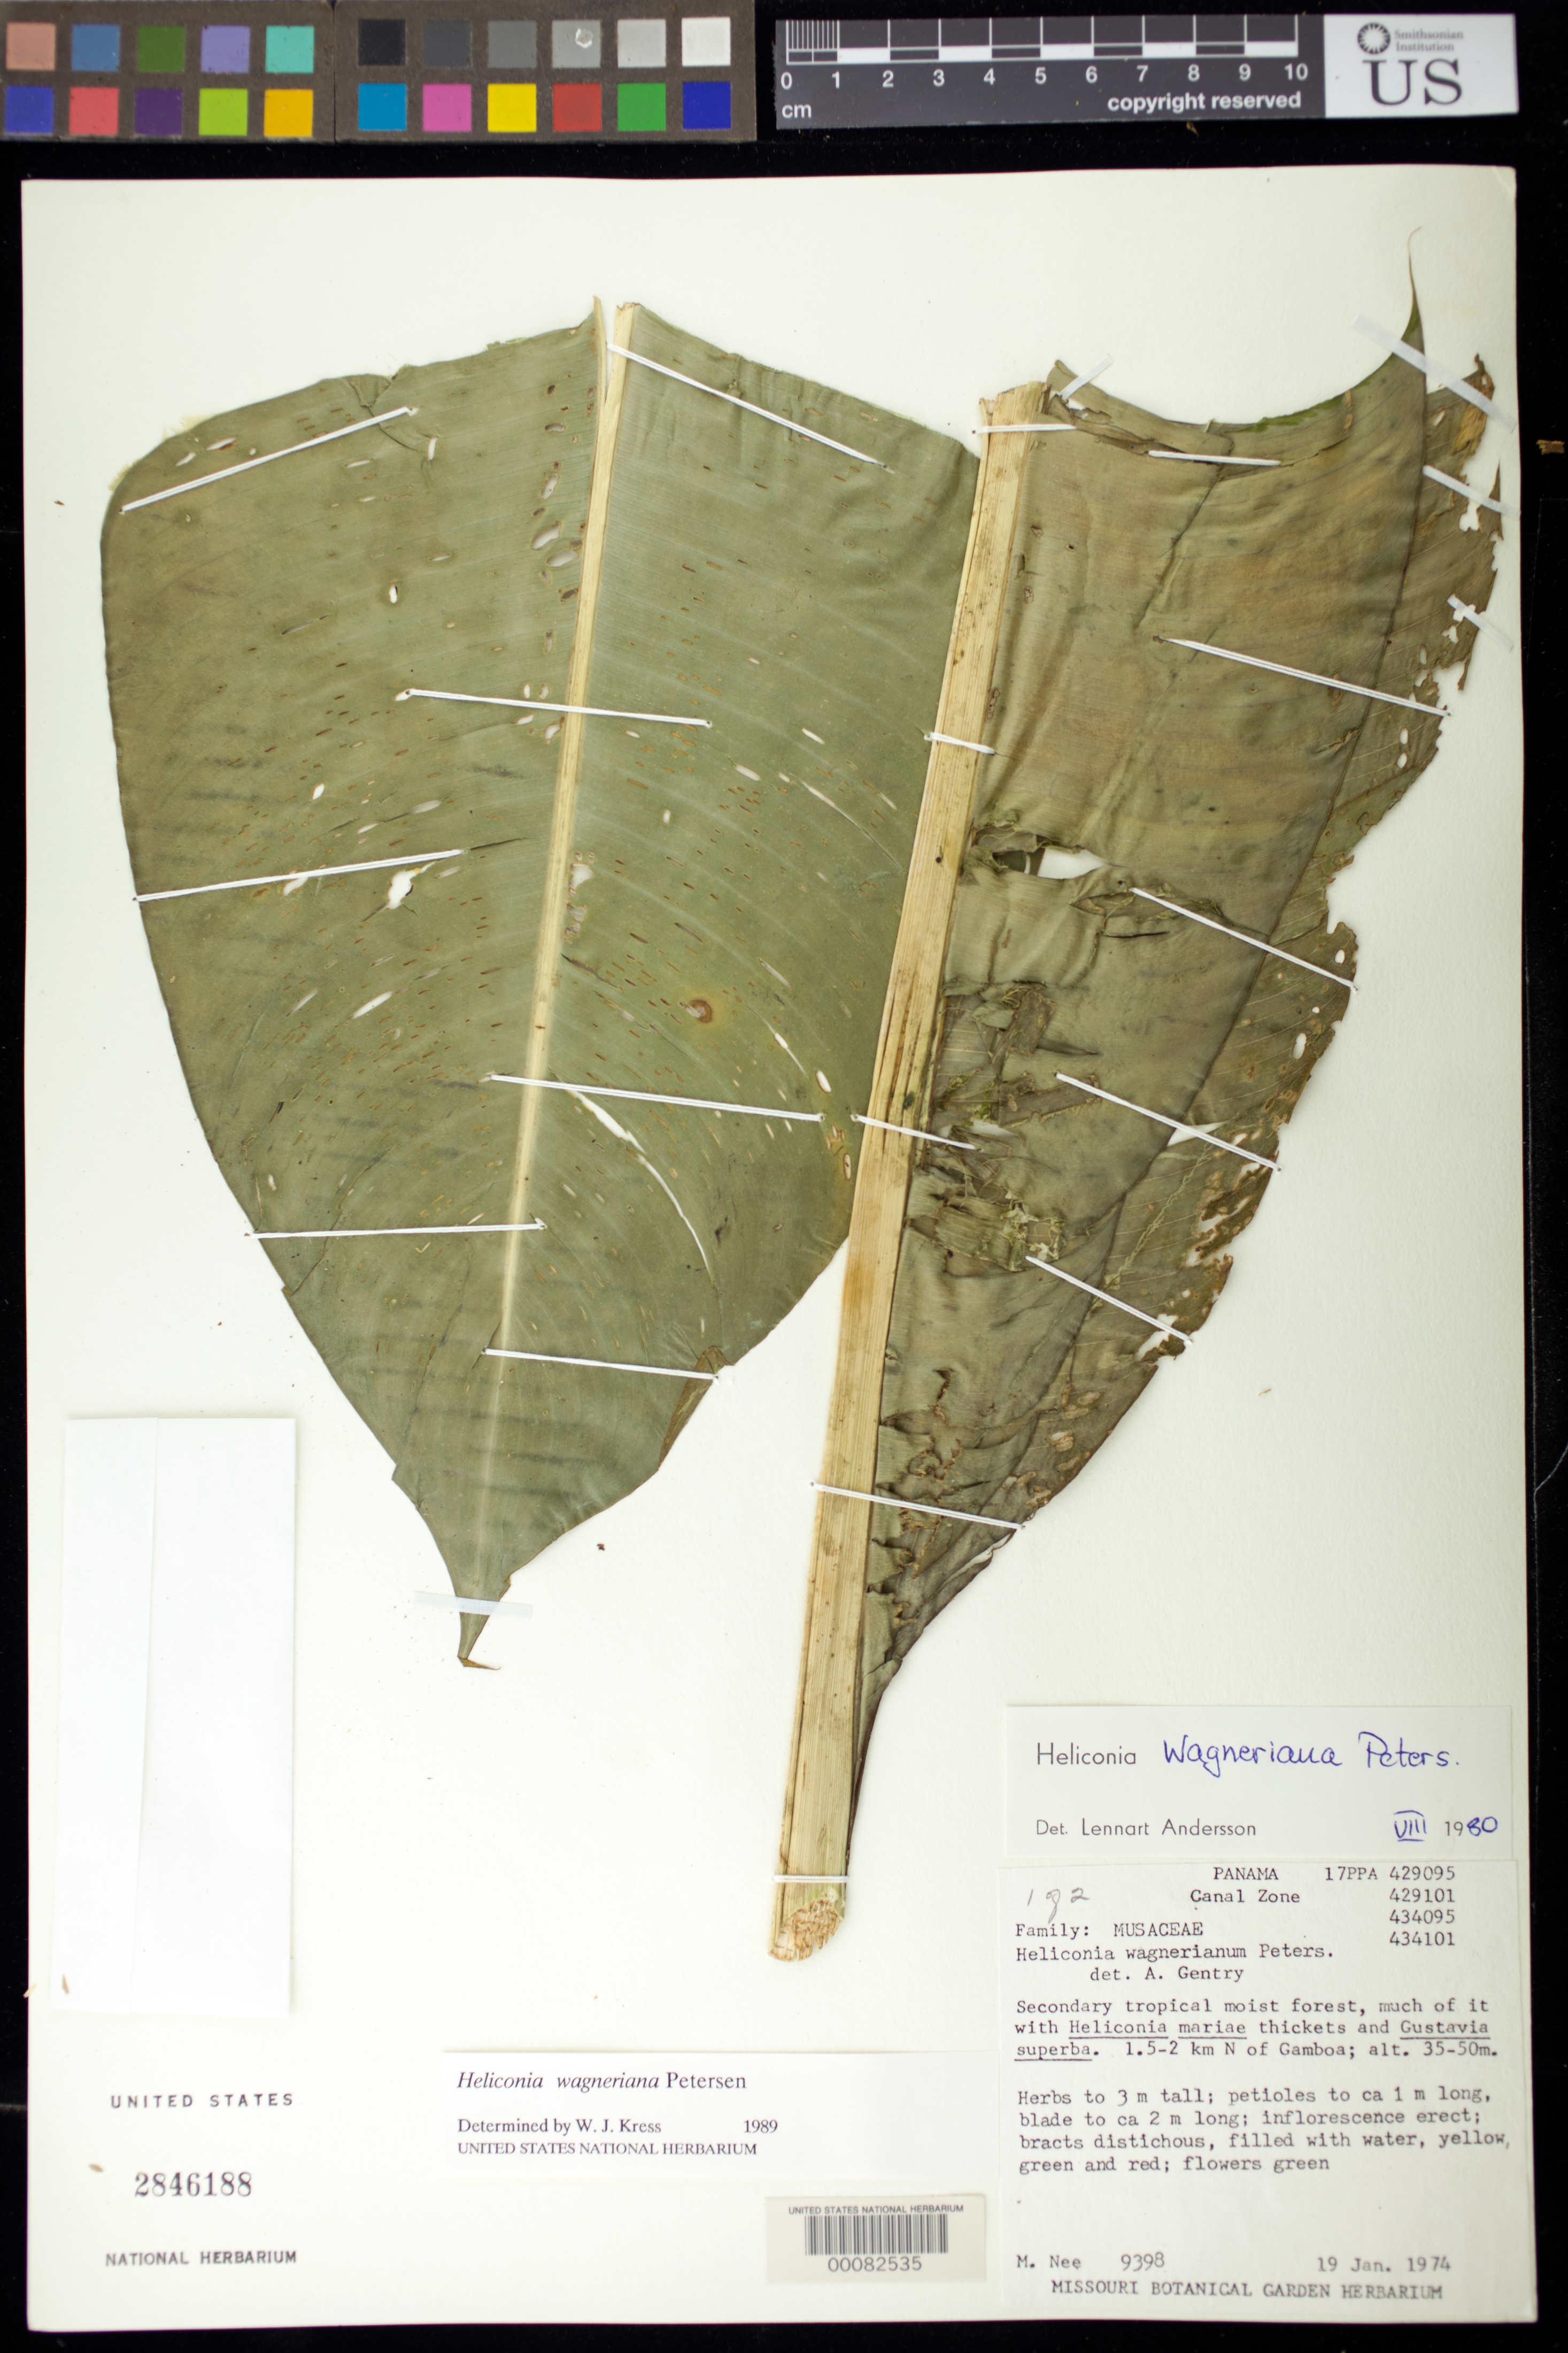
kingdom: Plantae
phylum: Tracheophyta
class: Liliopsida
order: Zingiberales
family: Heliconiaceae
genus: Heliconia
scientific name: Heliconia wagneriana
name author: Petersen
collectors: M. Nee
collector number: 9398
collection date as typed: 19 Jan 1974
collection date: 1974-01-19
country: Panama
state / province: Colón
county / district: Canal Zone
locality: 1.5-2 km N of Gamboa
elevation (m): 35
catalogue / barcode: US 2846188